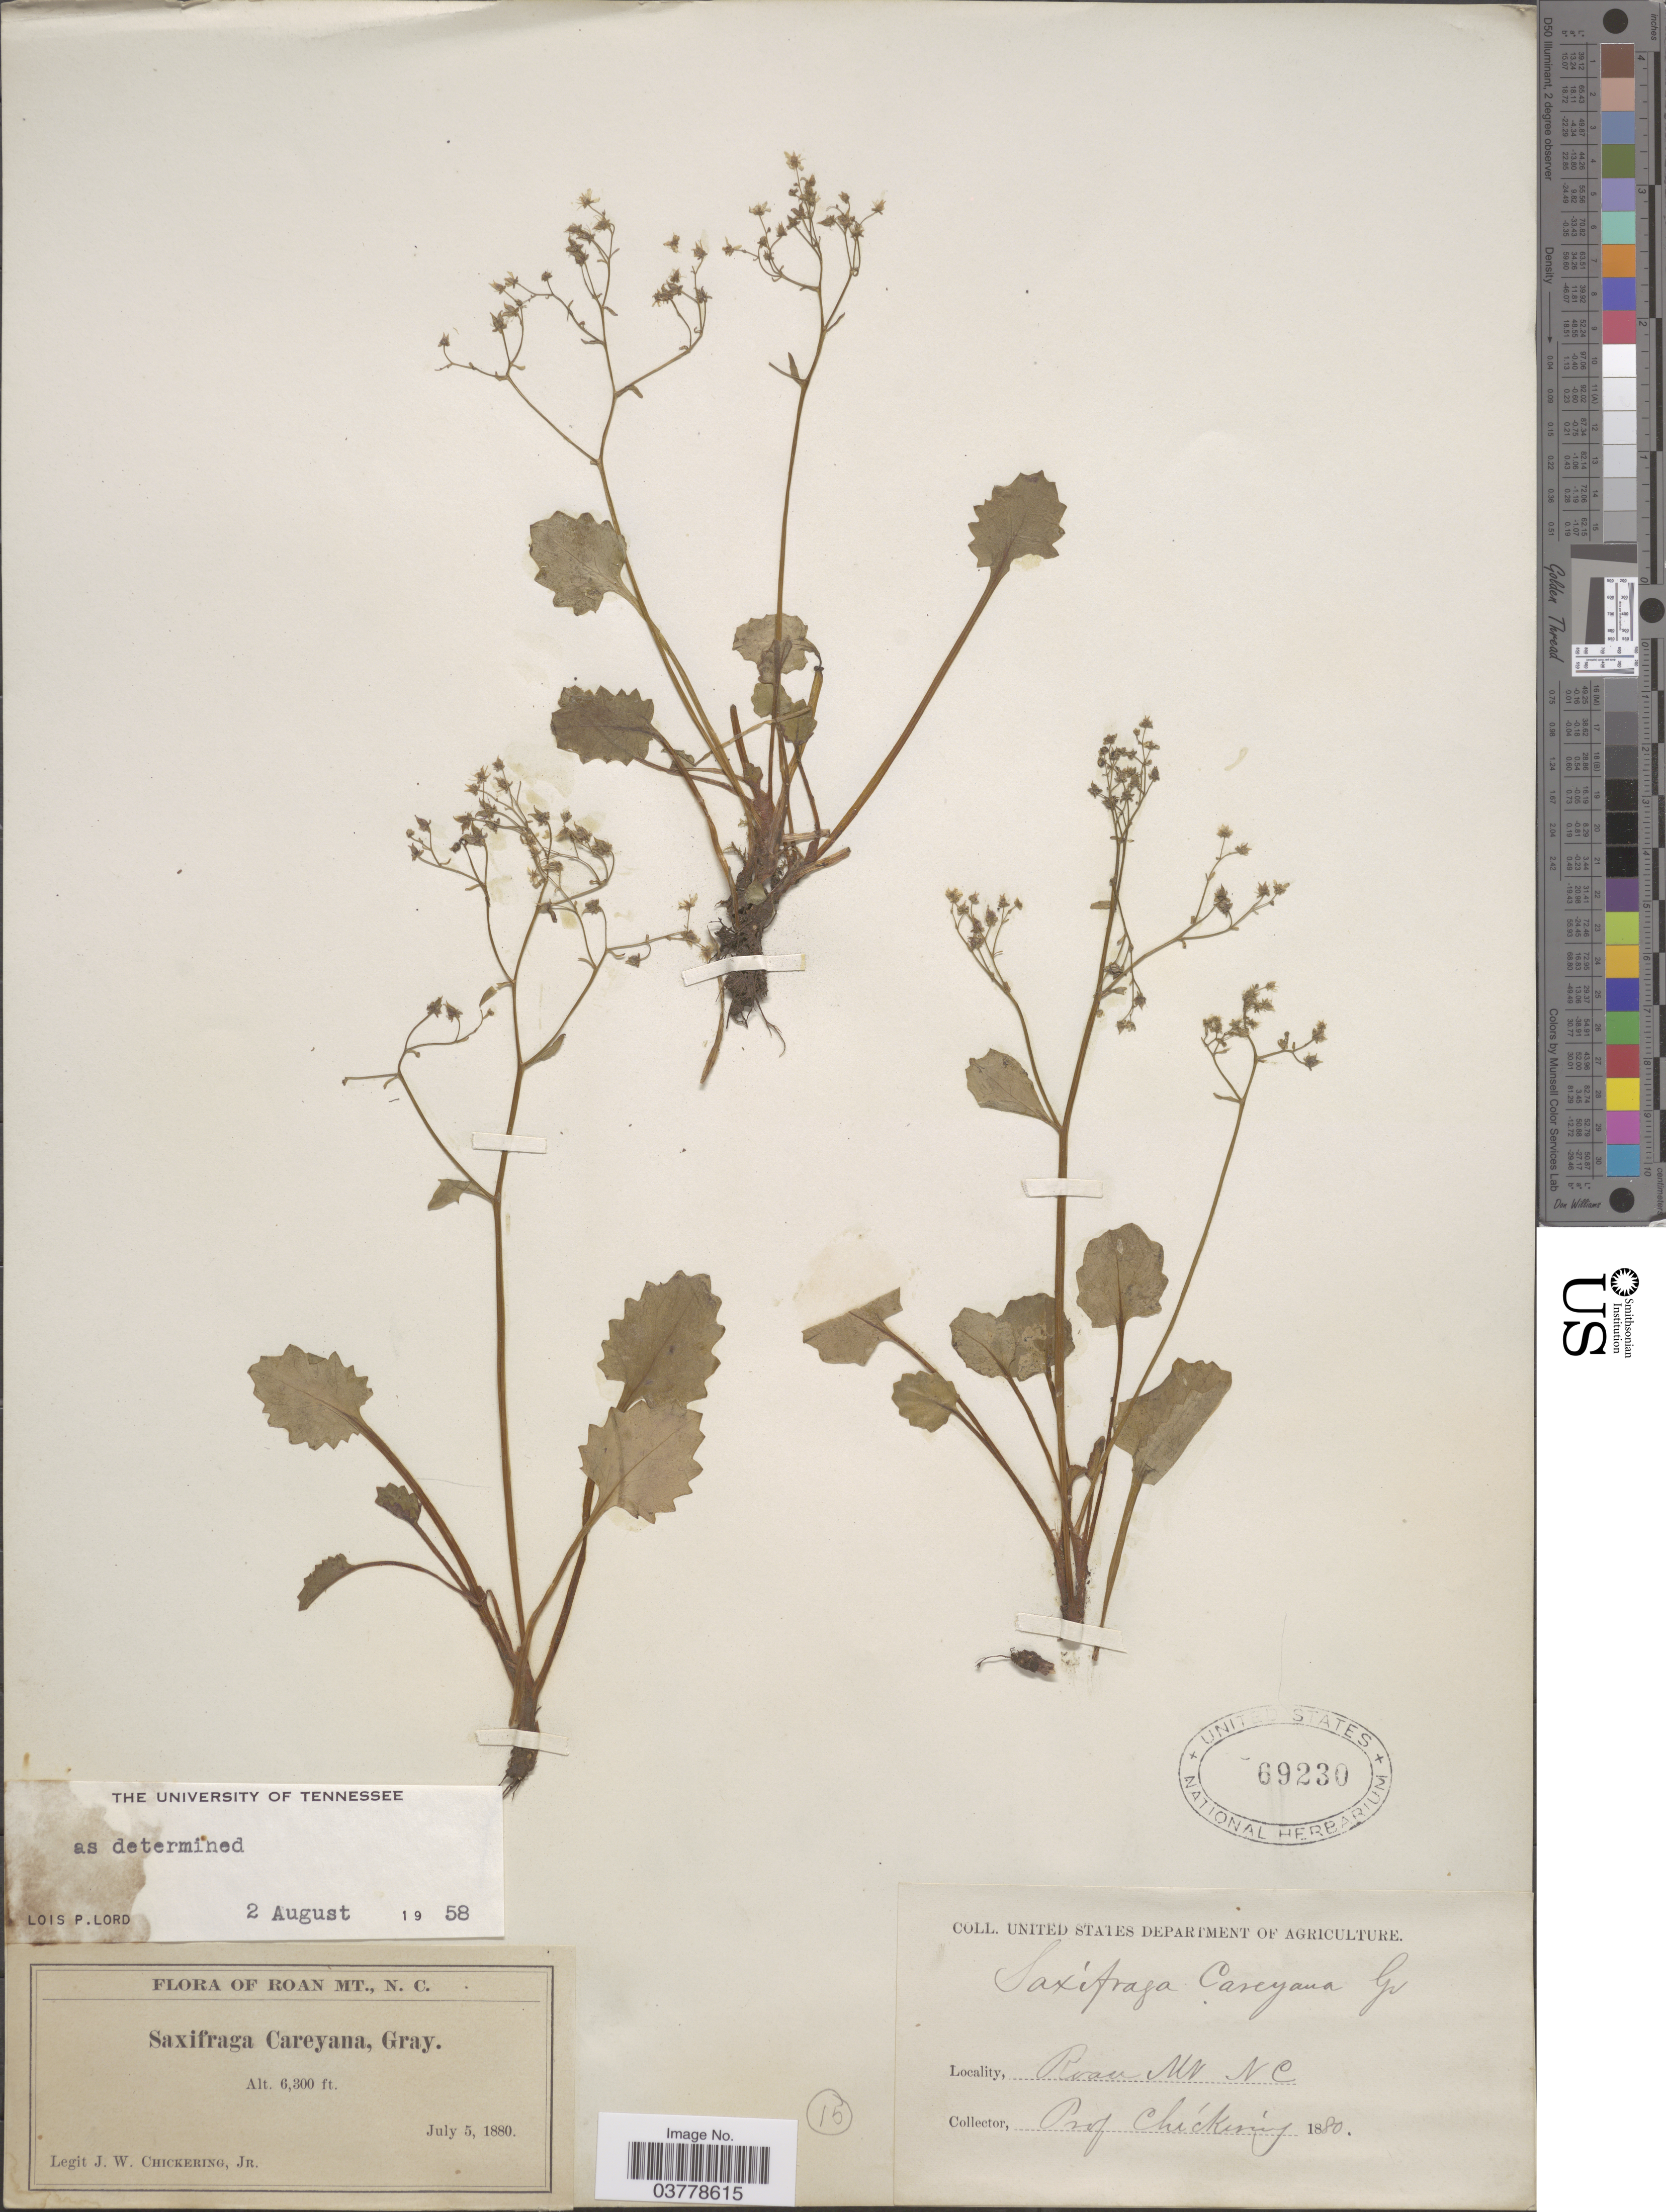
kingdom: Plantae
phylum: Tracheophyta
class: Magnoliopsida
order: Saxifragales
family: Saxifragaceae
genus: Saxifraga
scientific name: Saxifraga careyana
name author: A. Gray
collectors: J. W. Chickering Jr.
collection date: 1880-07-05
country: United States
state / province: North Carolina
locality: Roan Mt.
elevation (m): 1920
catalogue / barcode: US 69230